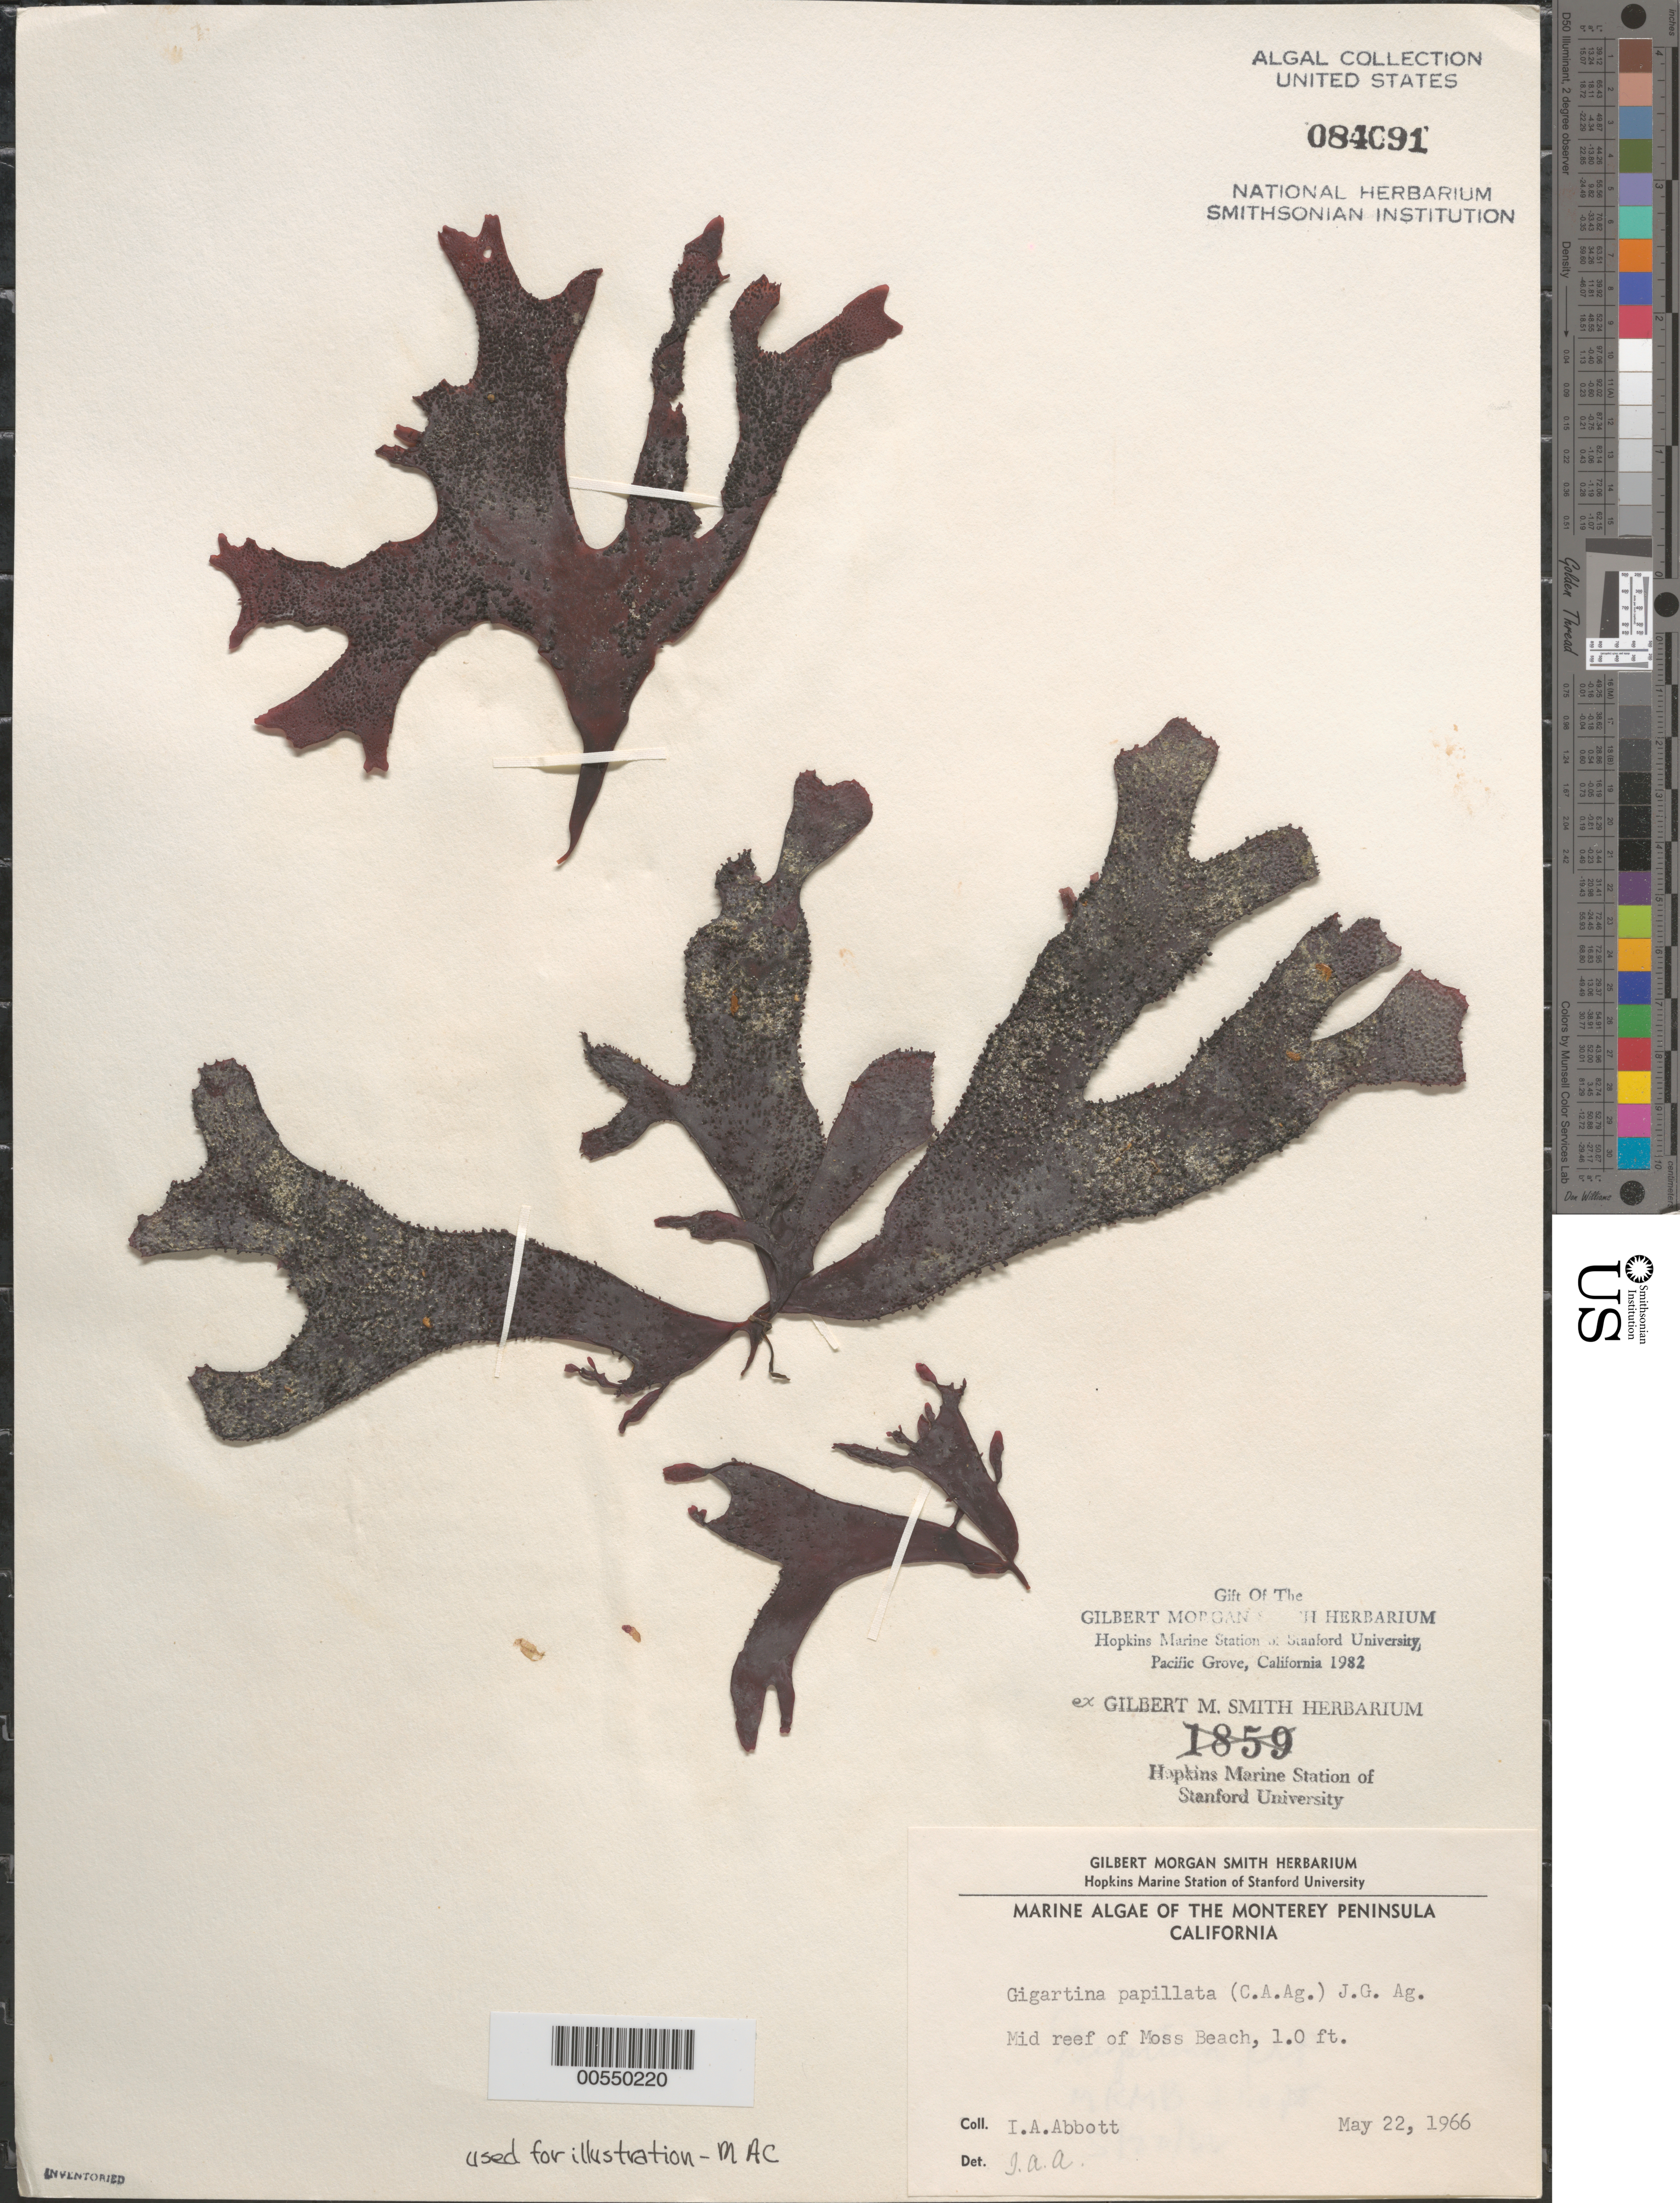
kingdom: Plantae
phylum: Rhodophyta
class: Florideophyceae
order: Gigartinales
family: Phyllophoraceae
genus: Mastocarpus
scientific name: Mastocarpus papillatus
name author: (C. Agardh) Kütz.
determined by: Algae name updating Project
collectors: I. A. Abbott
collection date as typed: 22 May 1966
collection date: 1966-05-22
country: United States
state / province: California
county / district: Monterey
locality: Middle Reef of Moss Beach, Monterey Peninsula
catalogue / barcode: US 84091